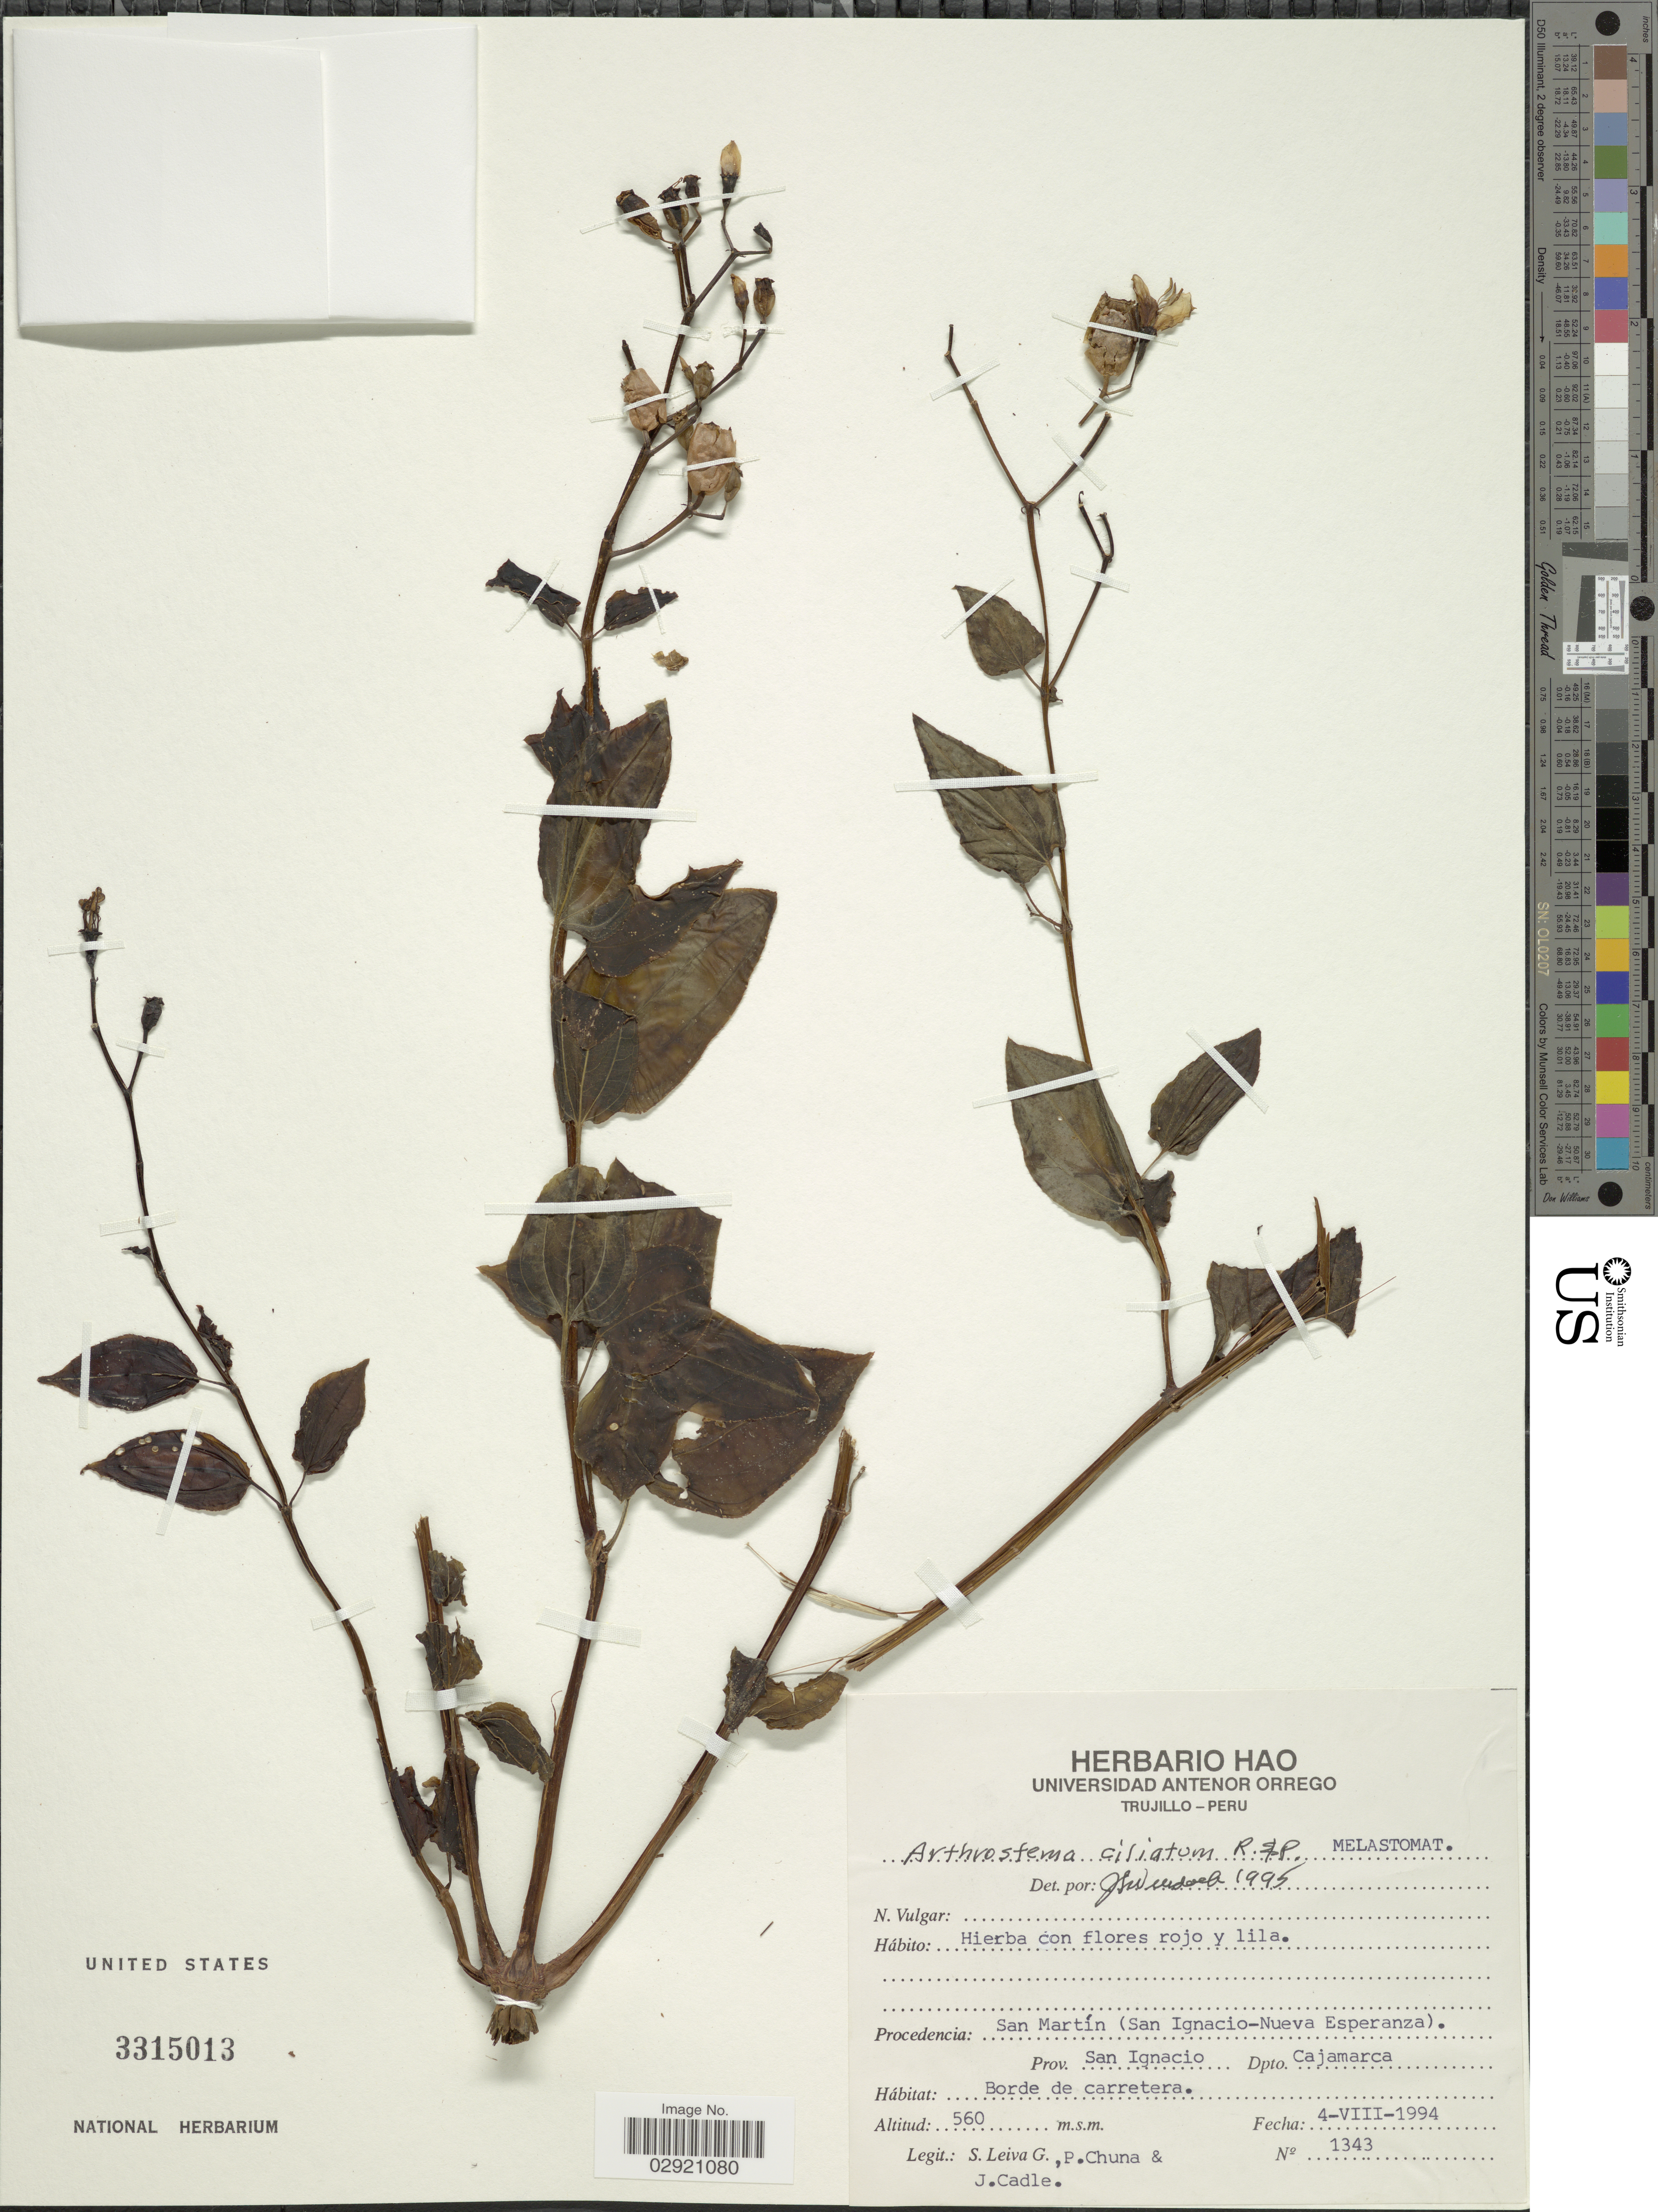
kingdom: Plantae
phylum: Tracheophyta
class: Magnoliopsida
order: Myrtales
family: Melastomataceae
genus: Arthrostemma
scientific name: Arthrostemma ciliatum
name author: Pav. ex D. Don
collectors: S. Leiva G., P. Chuna & J. Cadle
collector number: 1343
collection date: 1994-03-04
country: Peru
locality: San Martín (San Ignacio-Nueva Esperanza). Prov. San Ignacio. Dpto. Cajamarca.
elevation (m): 560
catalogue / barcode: US 3315013